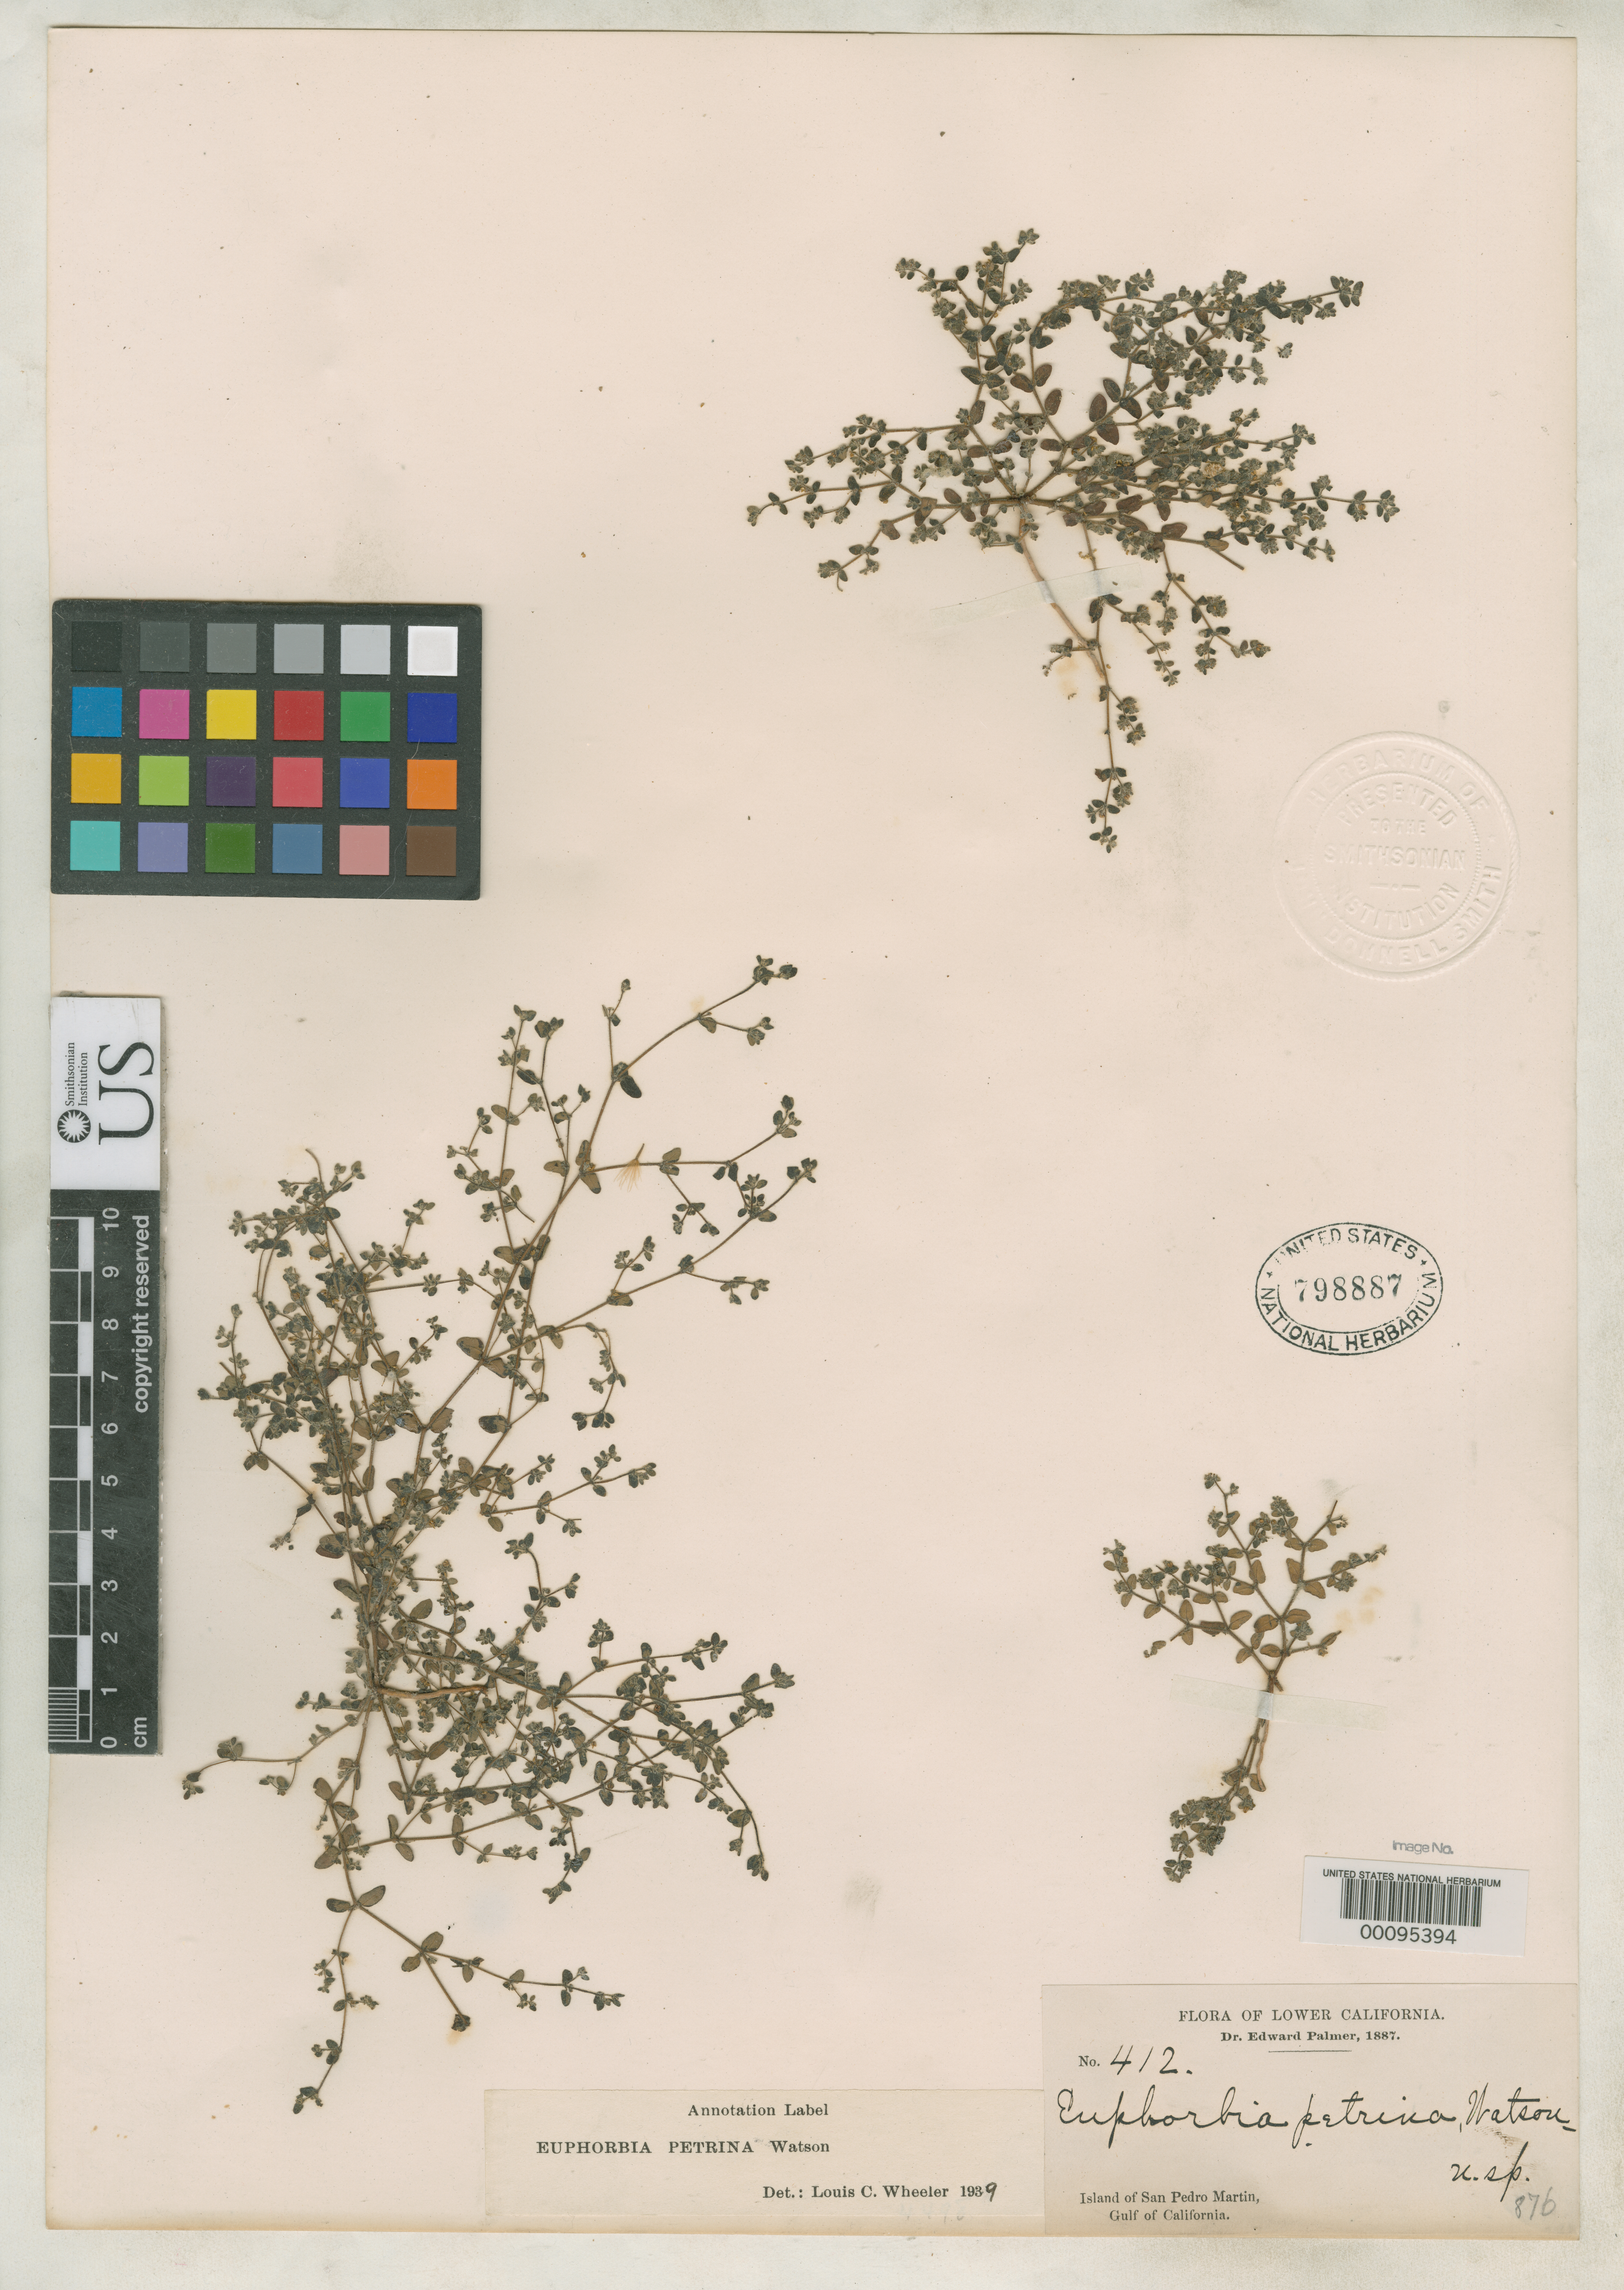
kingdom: Plantae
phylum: Tracheophyta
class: Magnoliopsida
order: Malpighiales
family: Euphorbiaceae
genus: Euphorbia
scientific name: Euphorbia petrina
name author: S. Watson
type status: Type Collection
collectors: E. Palmer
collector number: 412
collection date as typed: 1887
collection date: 1887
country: Mexico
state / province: Sonora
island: San Pedro Martin Island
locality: San Pedro Martin Island. [= San Pedro Martir Island?].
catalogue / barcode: US 798887